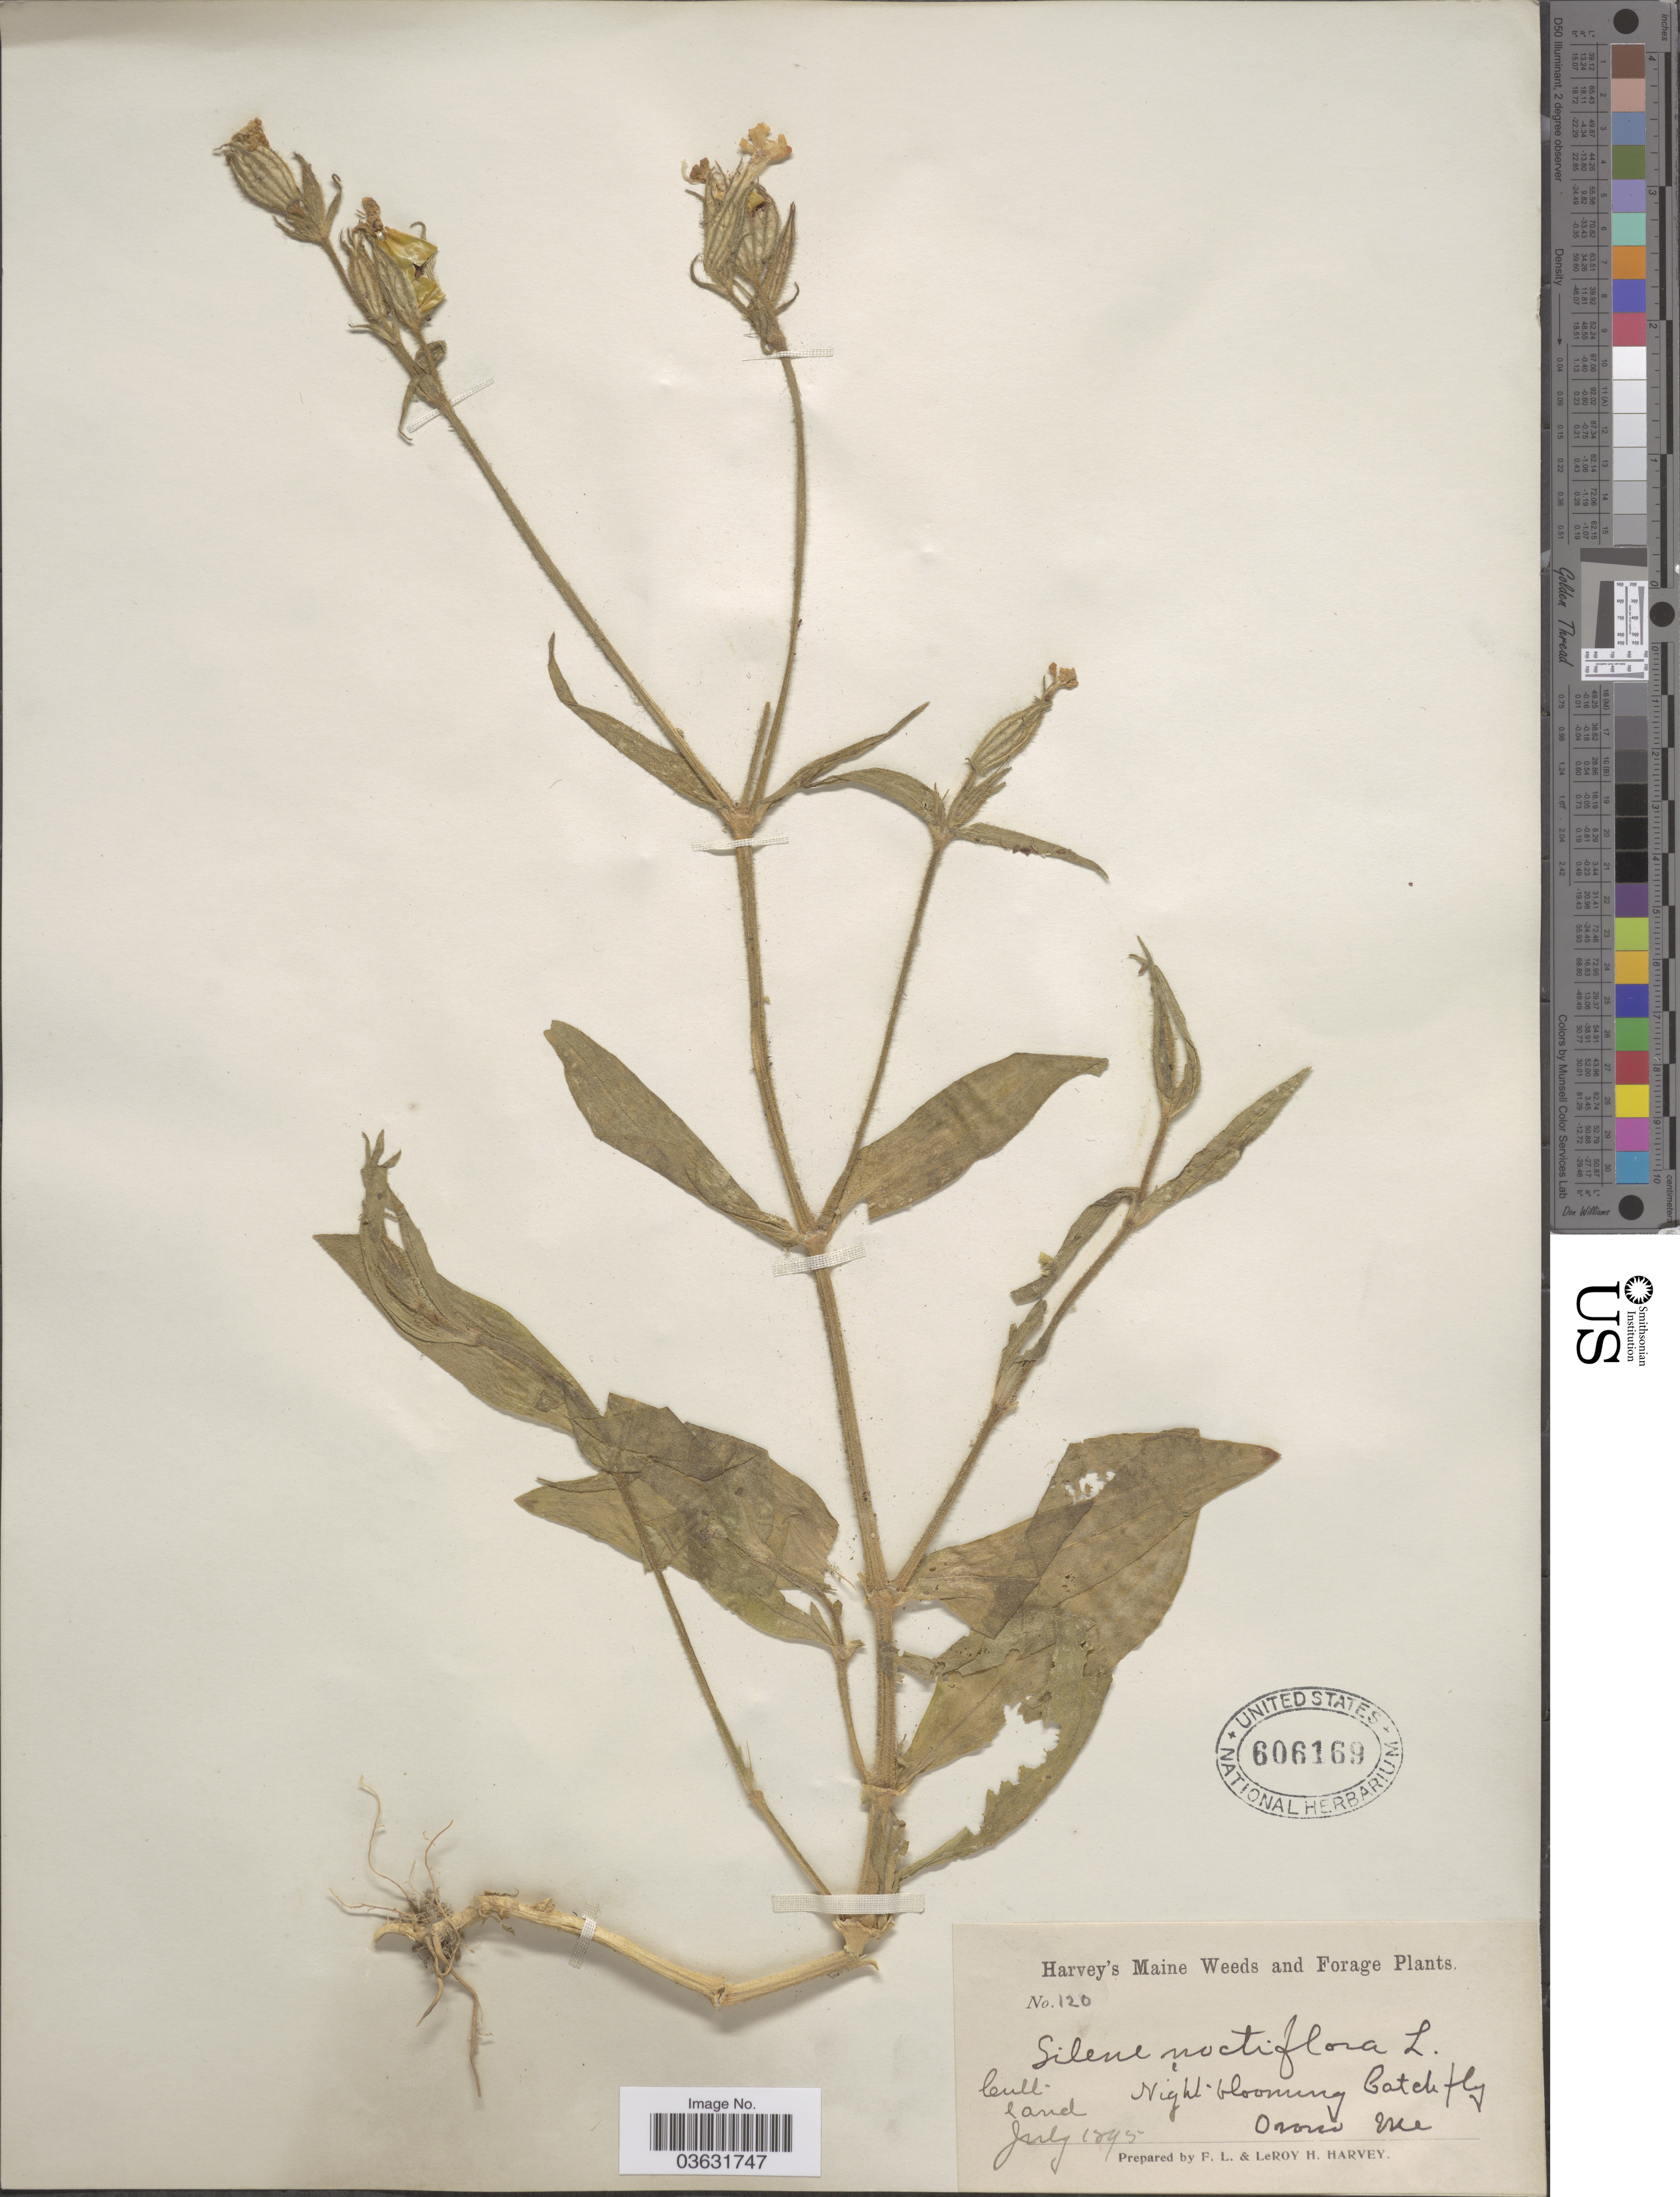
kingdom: Plantae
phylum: Tracheophyta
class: Magnoliopsida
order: Caryophyllales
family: Caryophyllaceae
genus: Silene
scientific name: Silene noctiflora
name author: L.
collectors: F. L. Harvey & L. H. Harvey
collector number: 120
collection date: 1895-07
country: United States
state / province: Maine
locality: Orono.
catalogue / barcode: US 606169